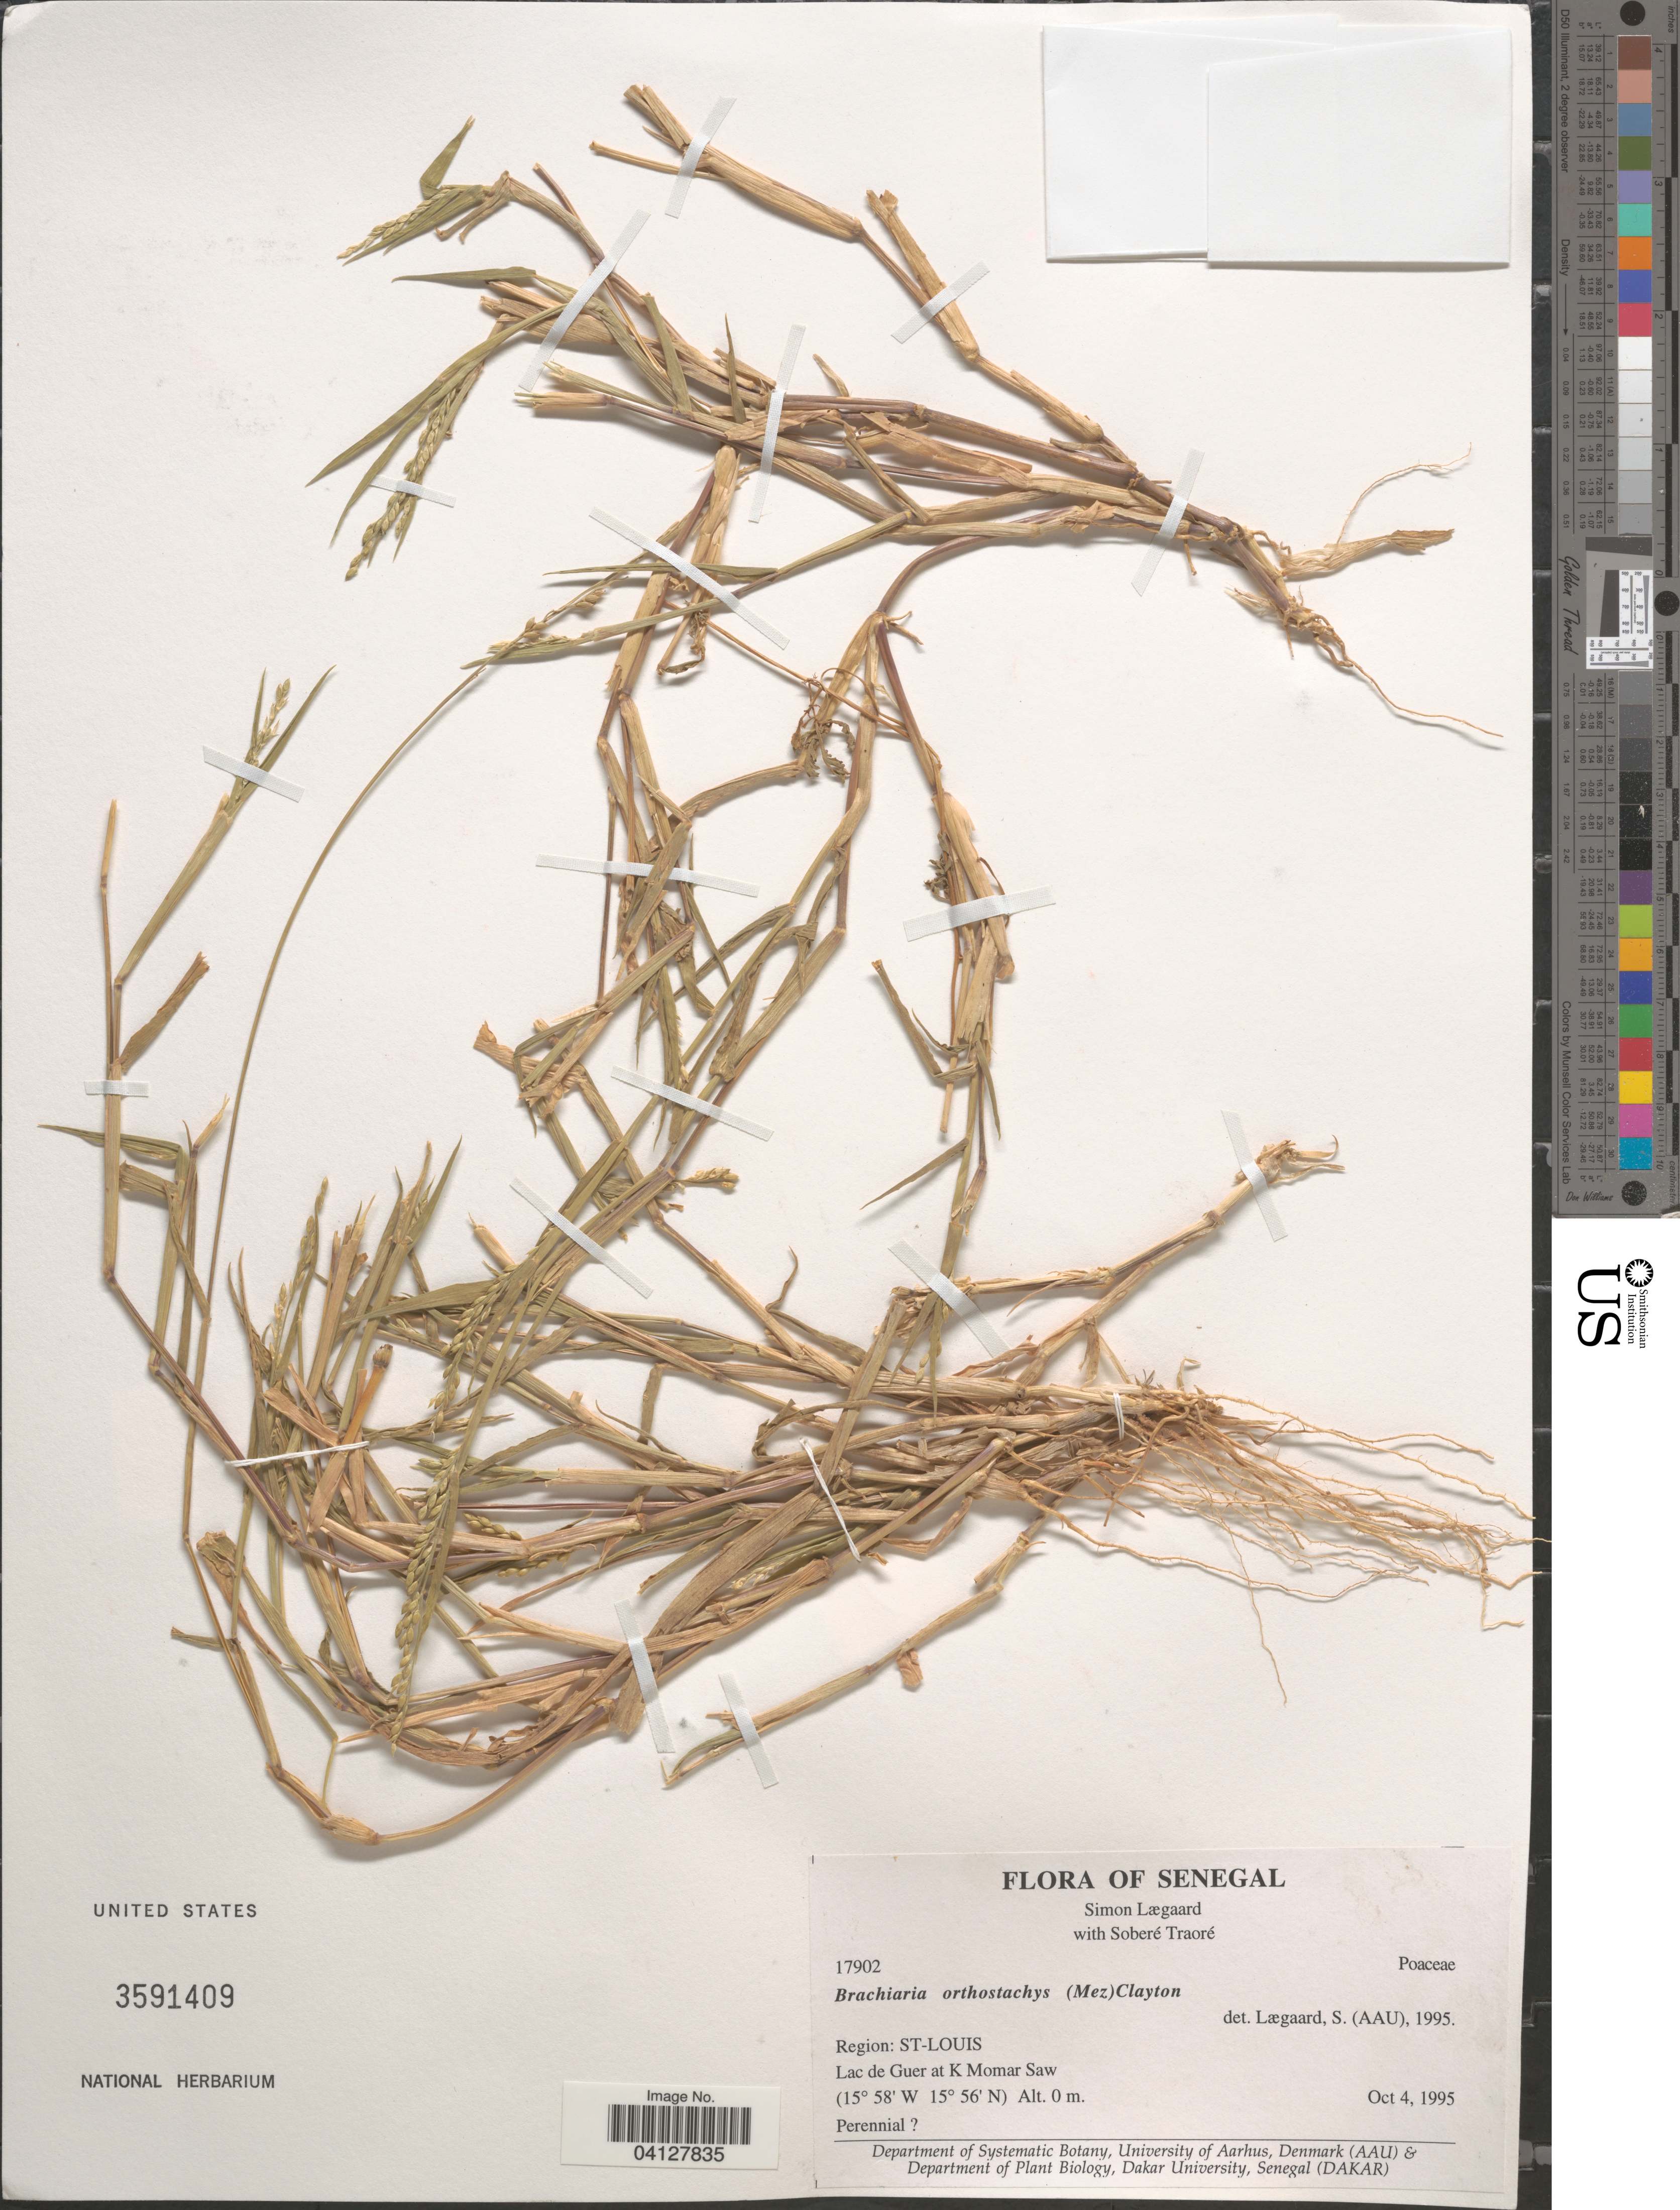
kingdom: Plantae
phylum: Tracheophyta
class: Liliopsida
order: Poales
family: Poaceae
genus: Brachiaria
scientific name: Brachiaria orthostachys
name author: (Mez) Clayton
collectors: S. Lægaard & S. Traore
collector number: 17902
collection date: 1995-10-04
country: Senegal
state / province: Saint-Louis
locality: Region: St-Louis. Lac de Guer at K Momar Saw.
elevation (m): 0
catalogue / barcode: US 3591409